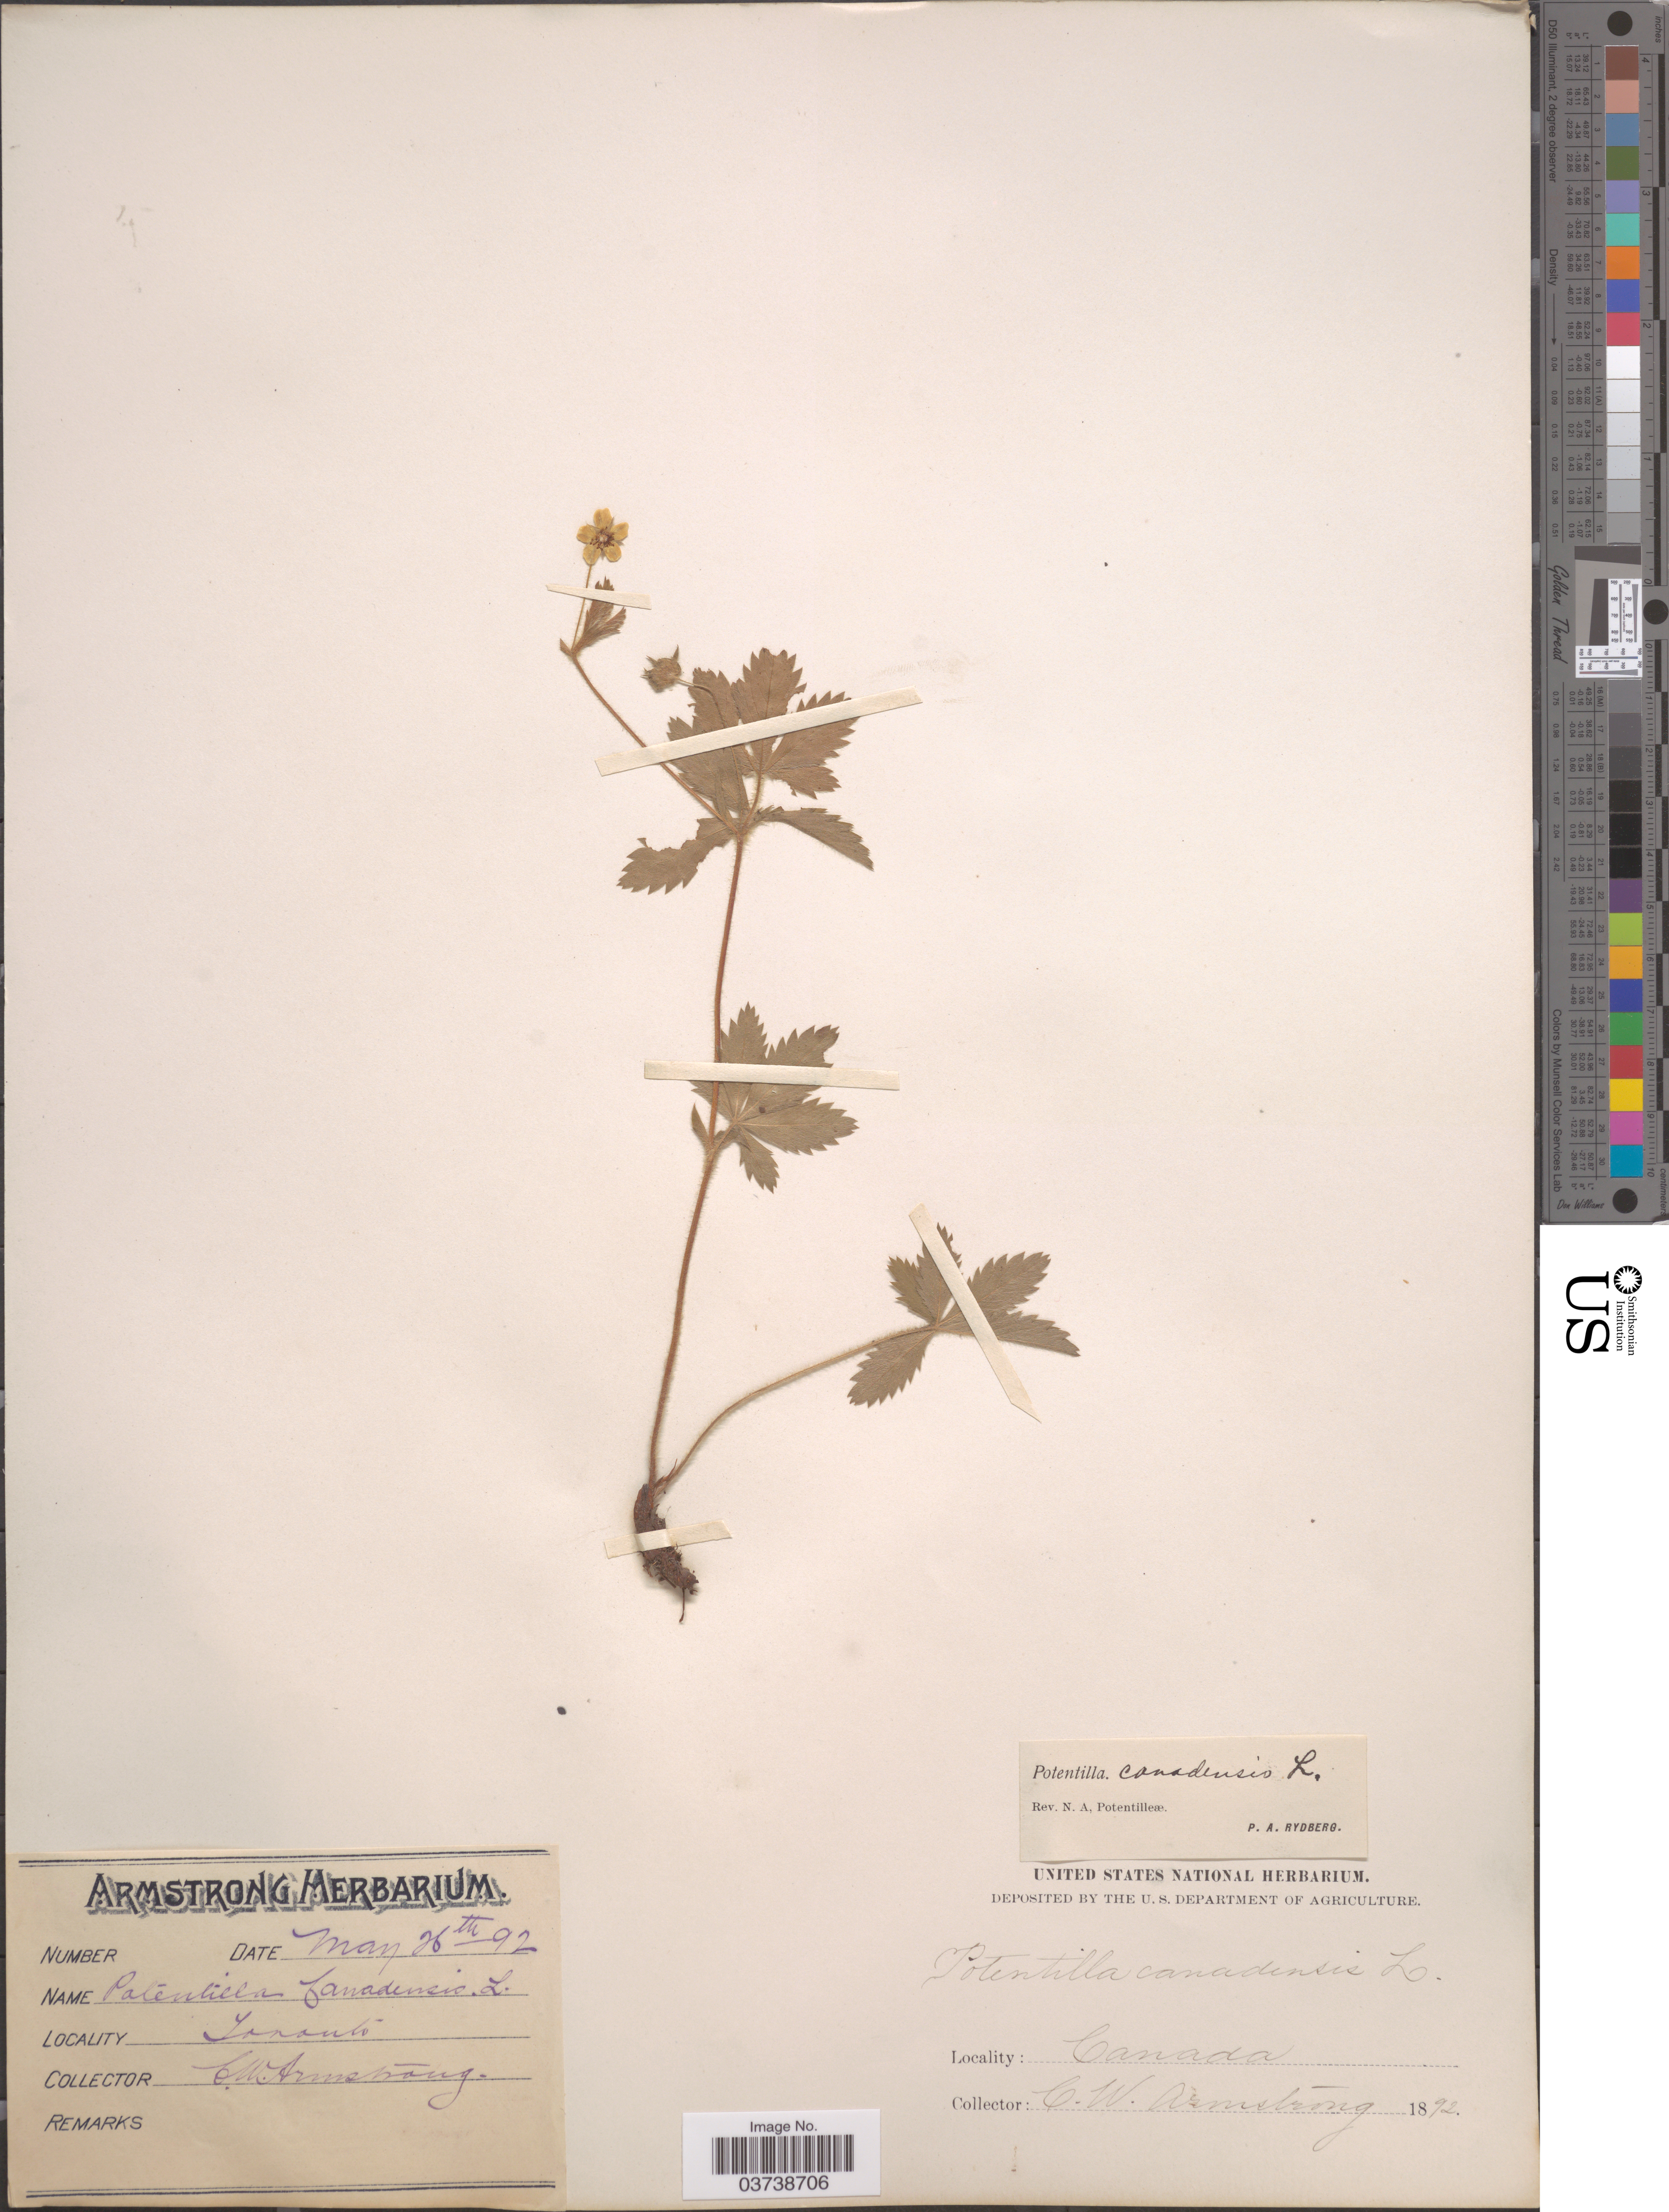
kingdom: Plantae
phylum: Tracheophyta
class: Magnoliopsida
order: Rosales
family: Rosaceae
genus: Potentilla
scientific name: Potentilla canadensis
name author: L.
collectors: C. W. Armstrong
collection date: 1892-05-26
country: Canada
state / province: Ontario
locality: Toronto.